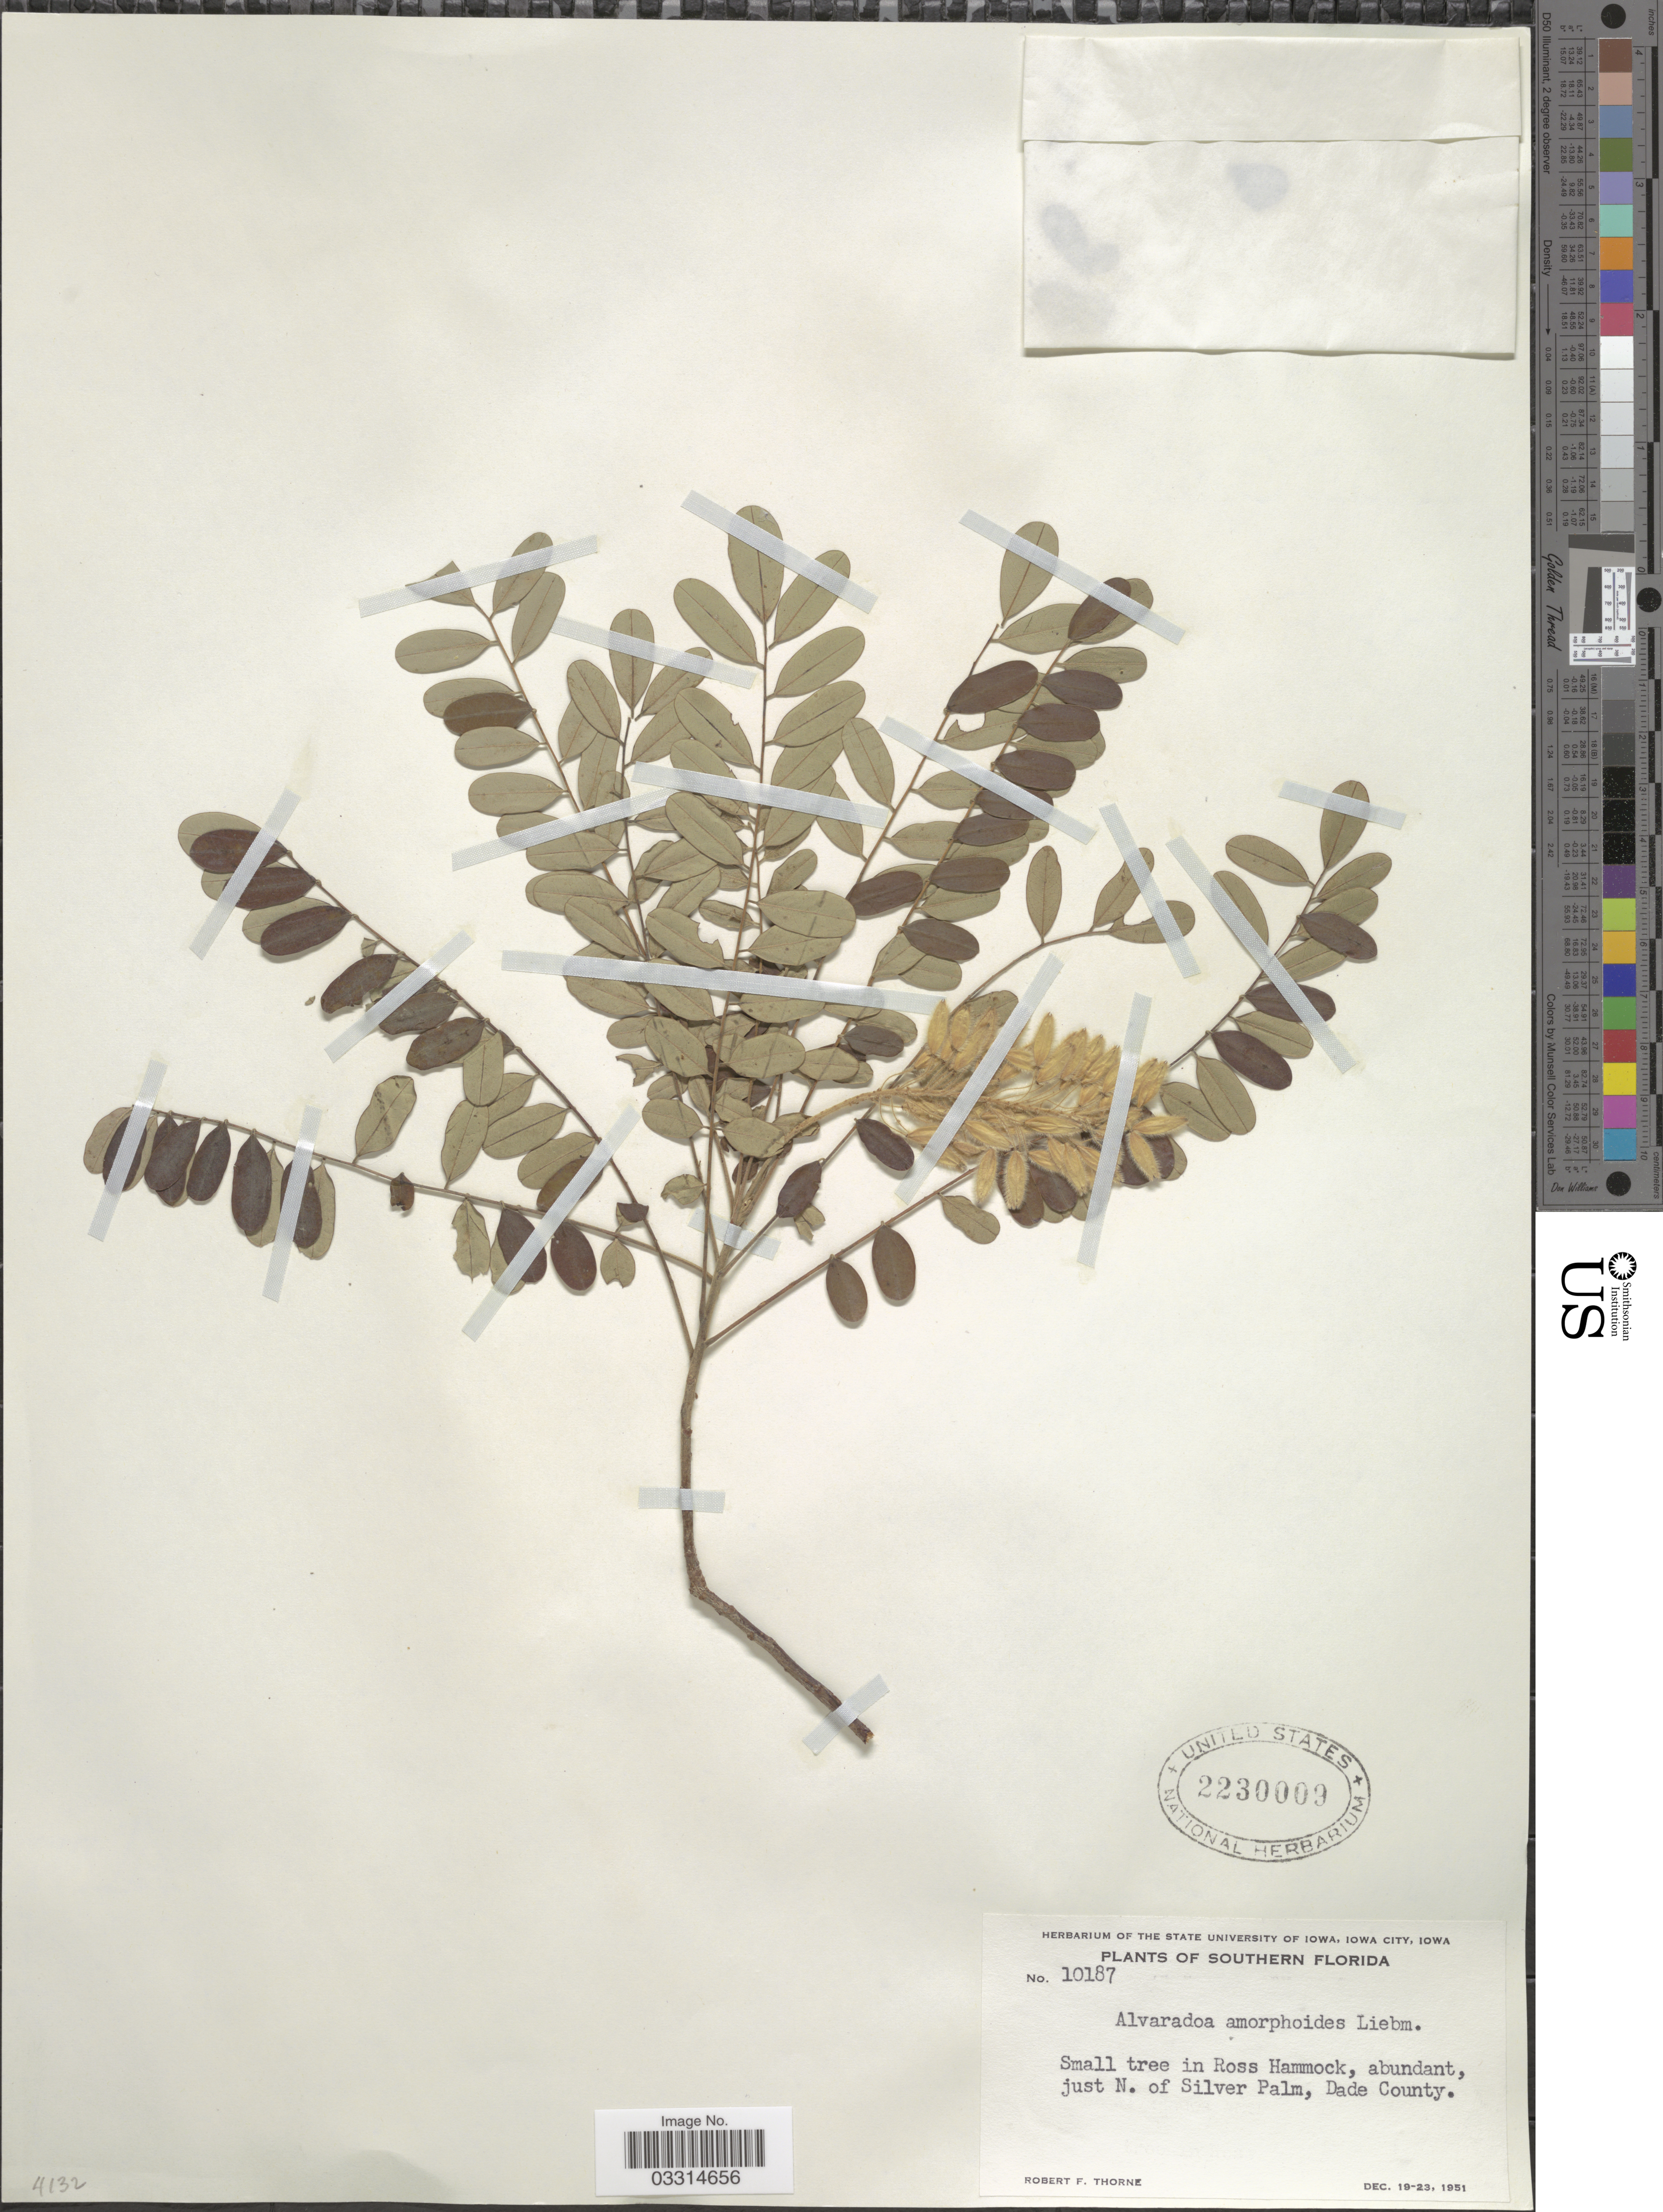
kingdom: Plantae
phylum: Tracheophyta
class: Magnoliopsida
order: Picramniales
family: Picramniaceae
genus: Alvaradoa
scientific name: Alvaradoa amorphoides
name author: Liebm.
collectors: R. F. Thorne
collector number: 10187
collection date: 1951-12-19/1951-12-23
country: United States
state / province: Florida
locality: Southern Florida, Small tree in Ross Hammock, abundant, just N. of Silver Palm, Dade County.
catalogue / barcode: US 2230009